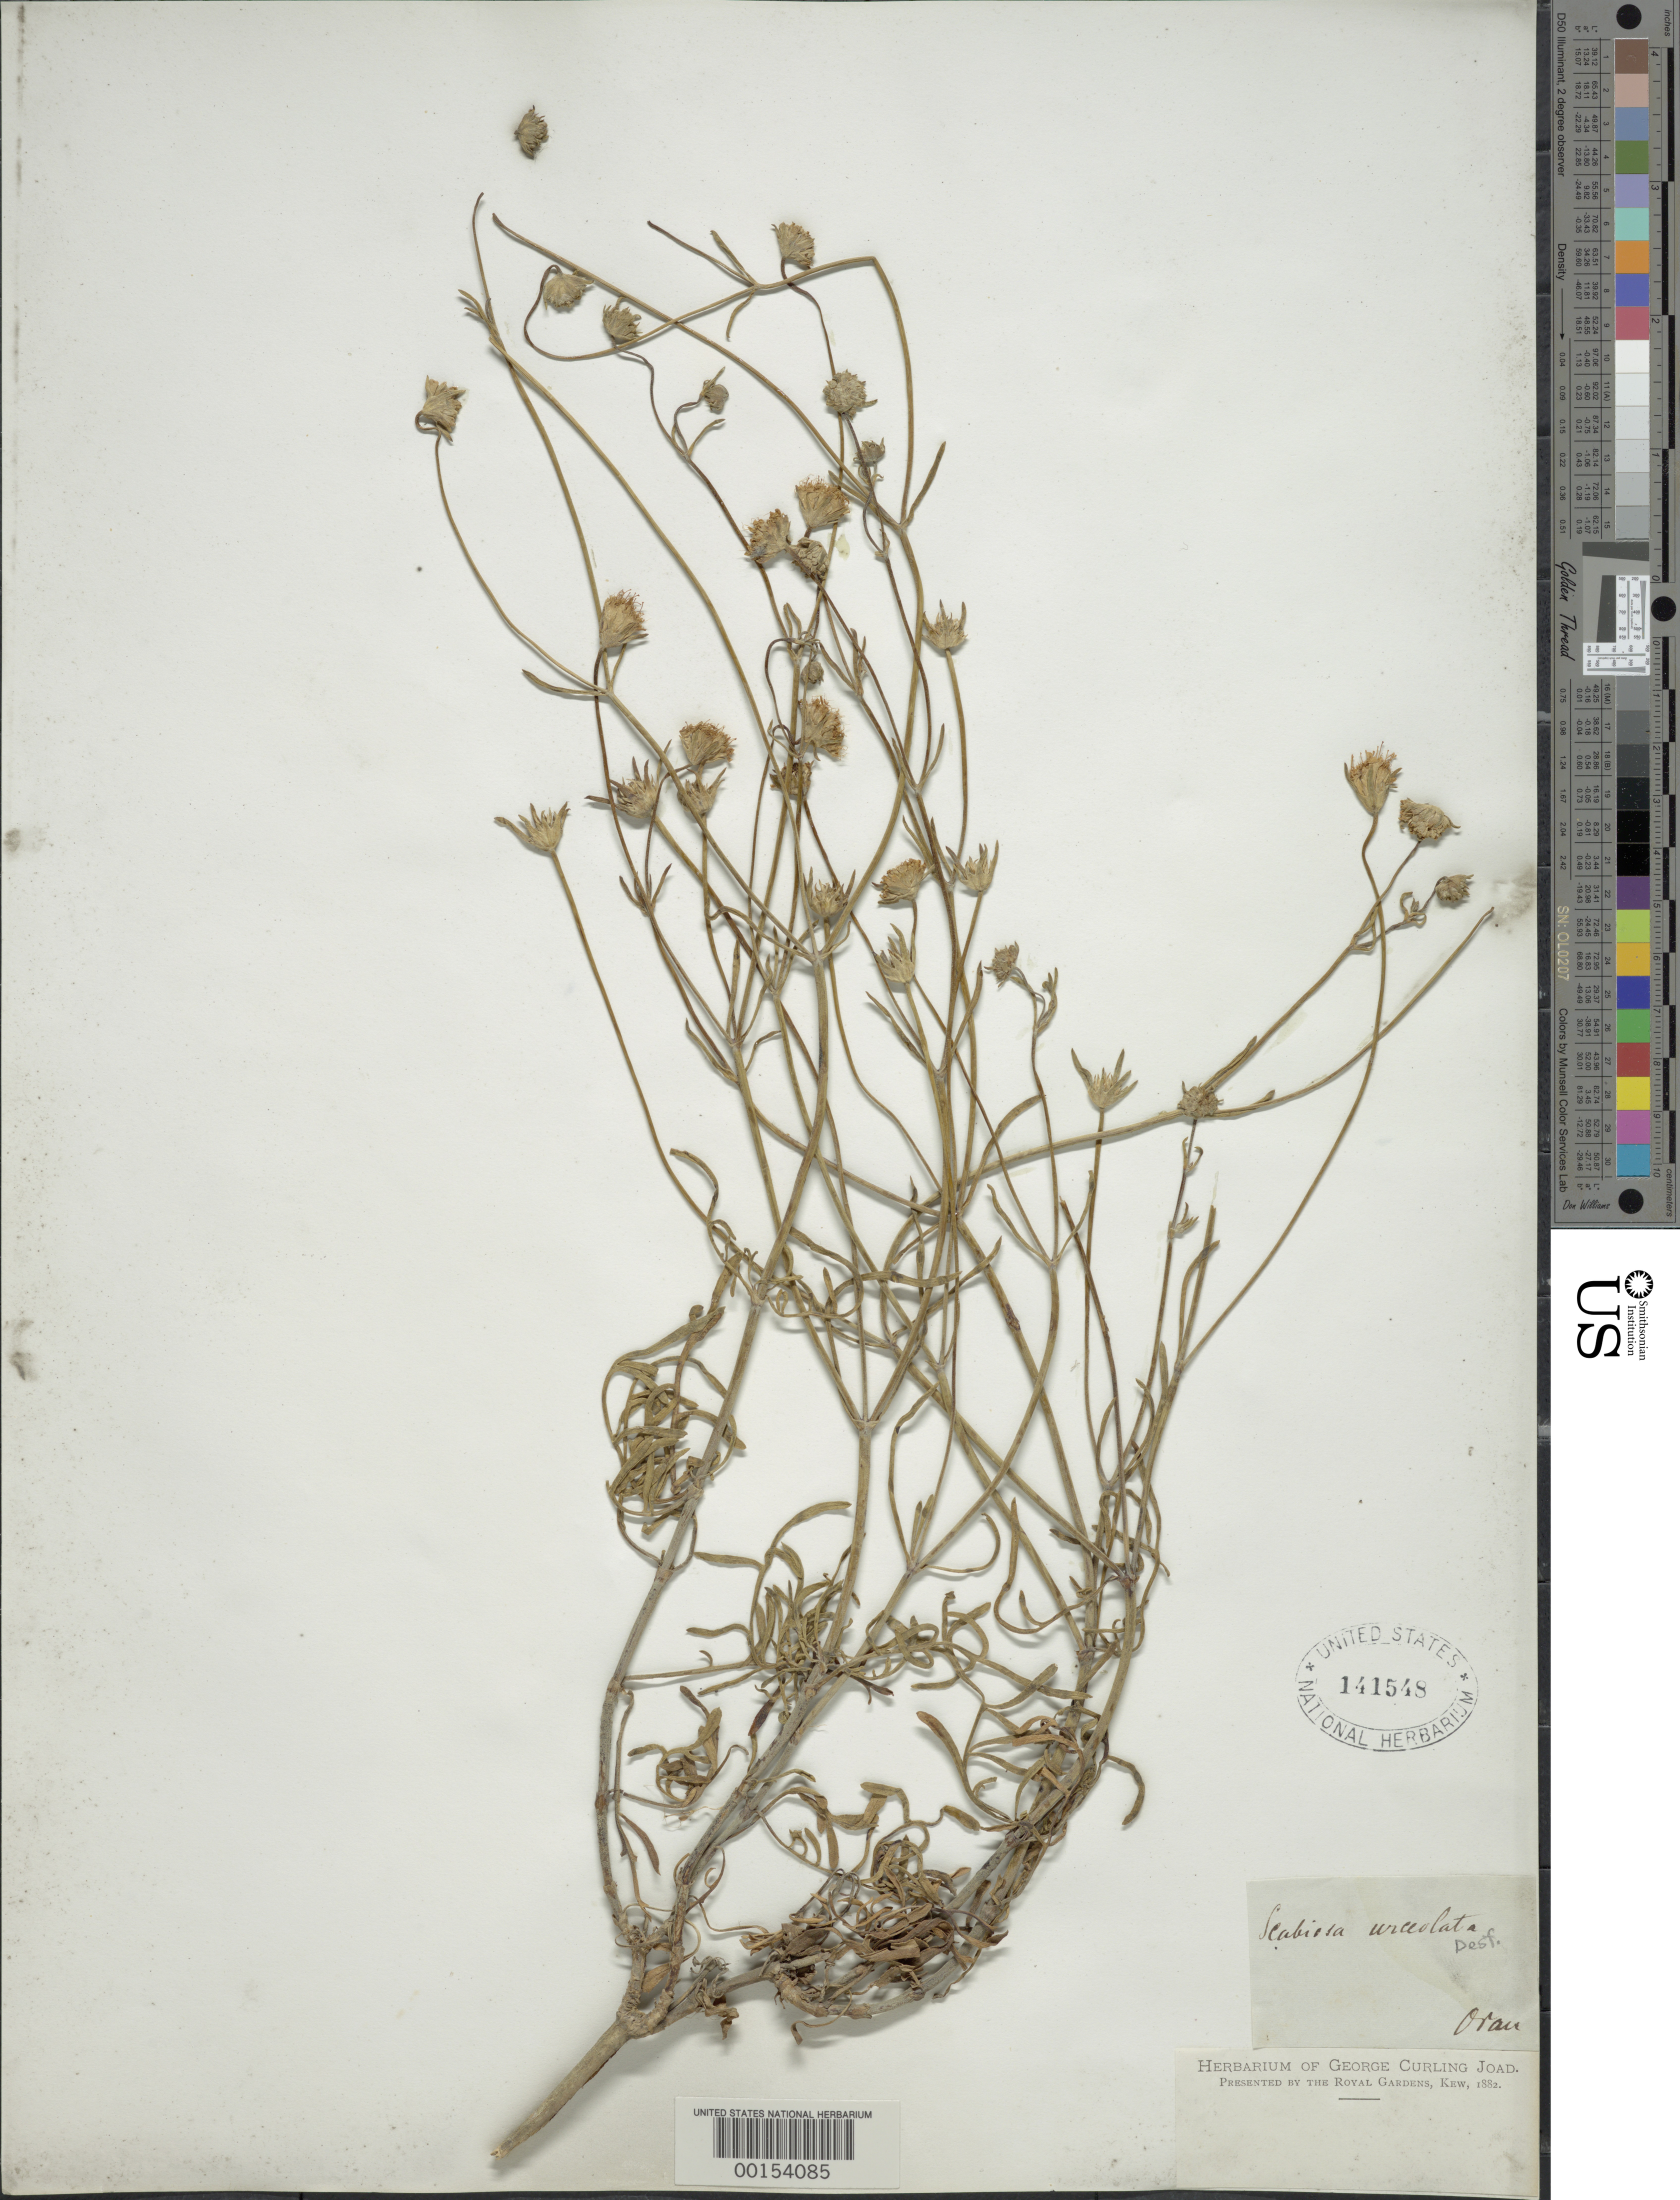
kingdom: Plantae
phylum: Tracheophyta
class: Magnoliopsida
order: Dipsacales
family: Caprifoliaceae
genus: Scabiosa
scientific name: Scabiosa urceolata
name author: Desf.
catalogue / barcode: US 141548